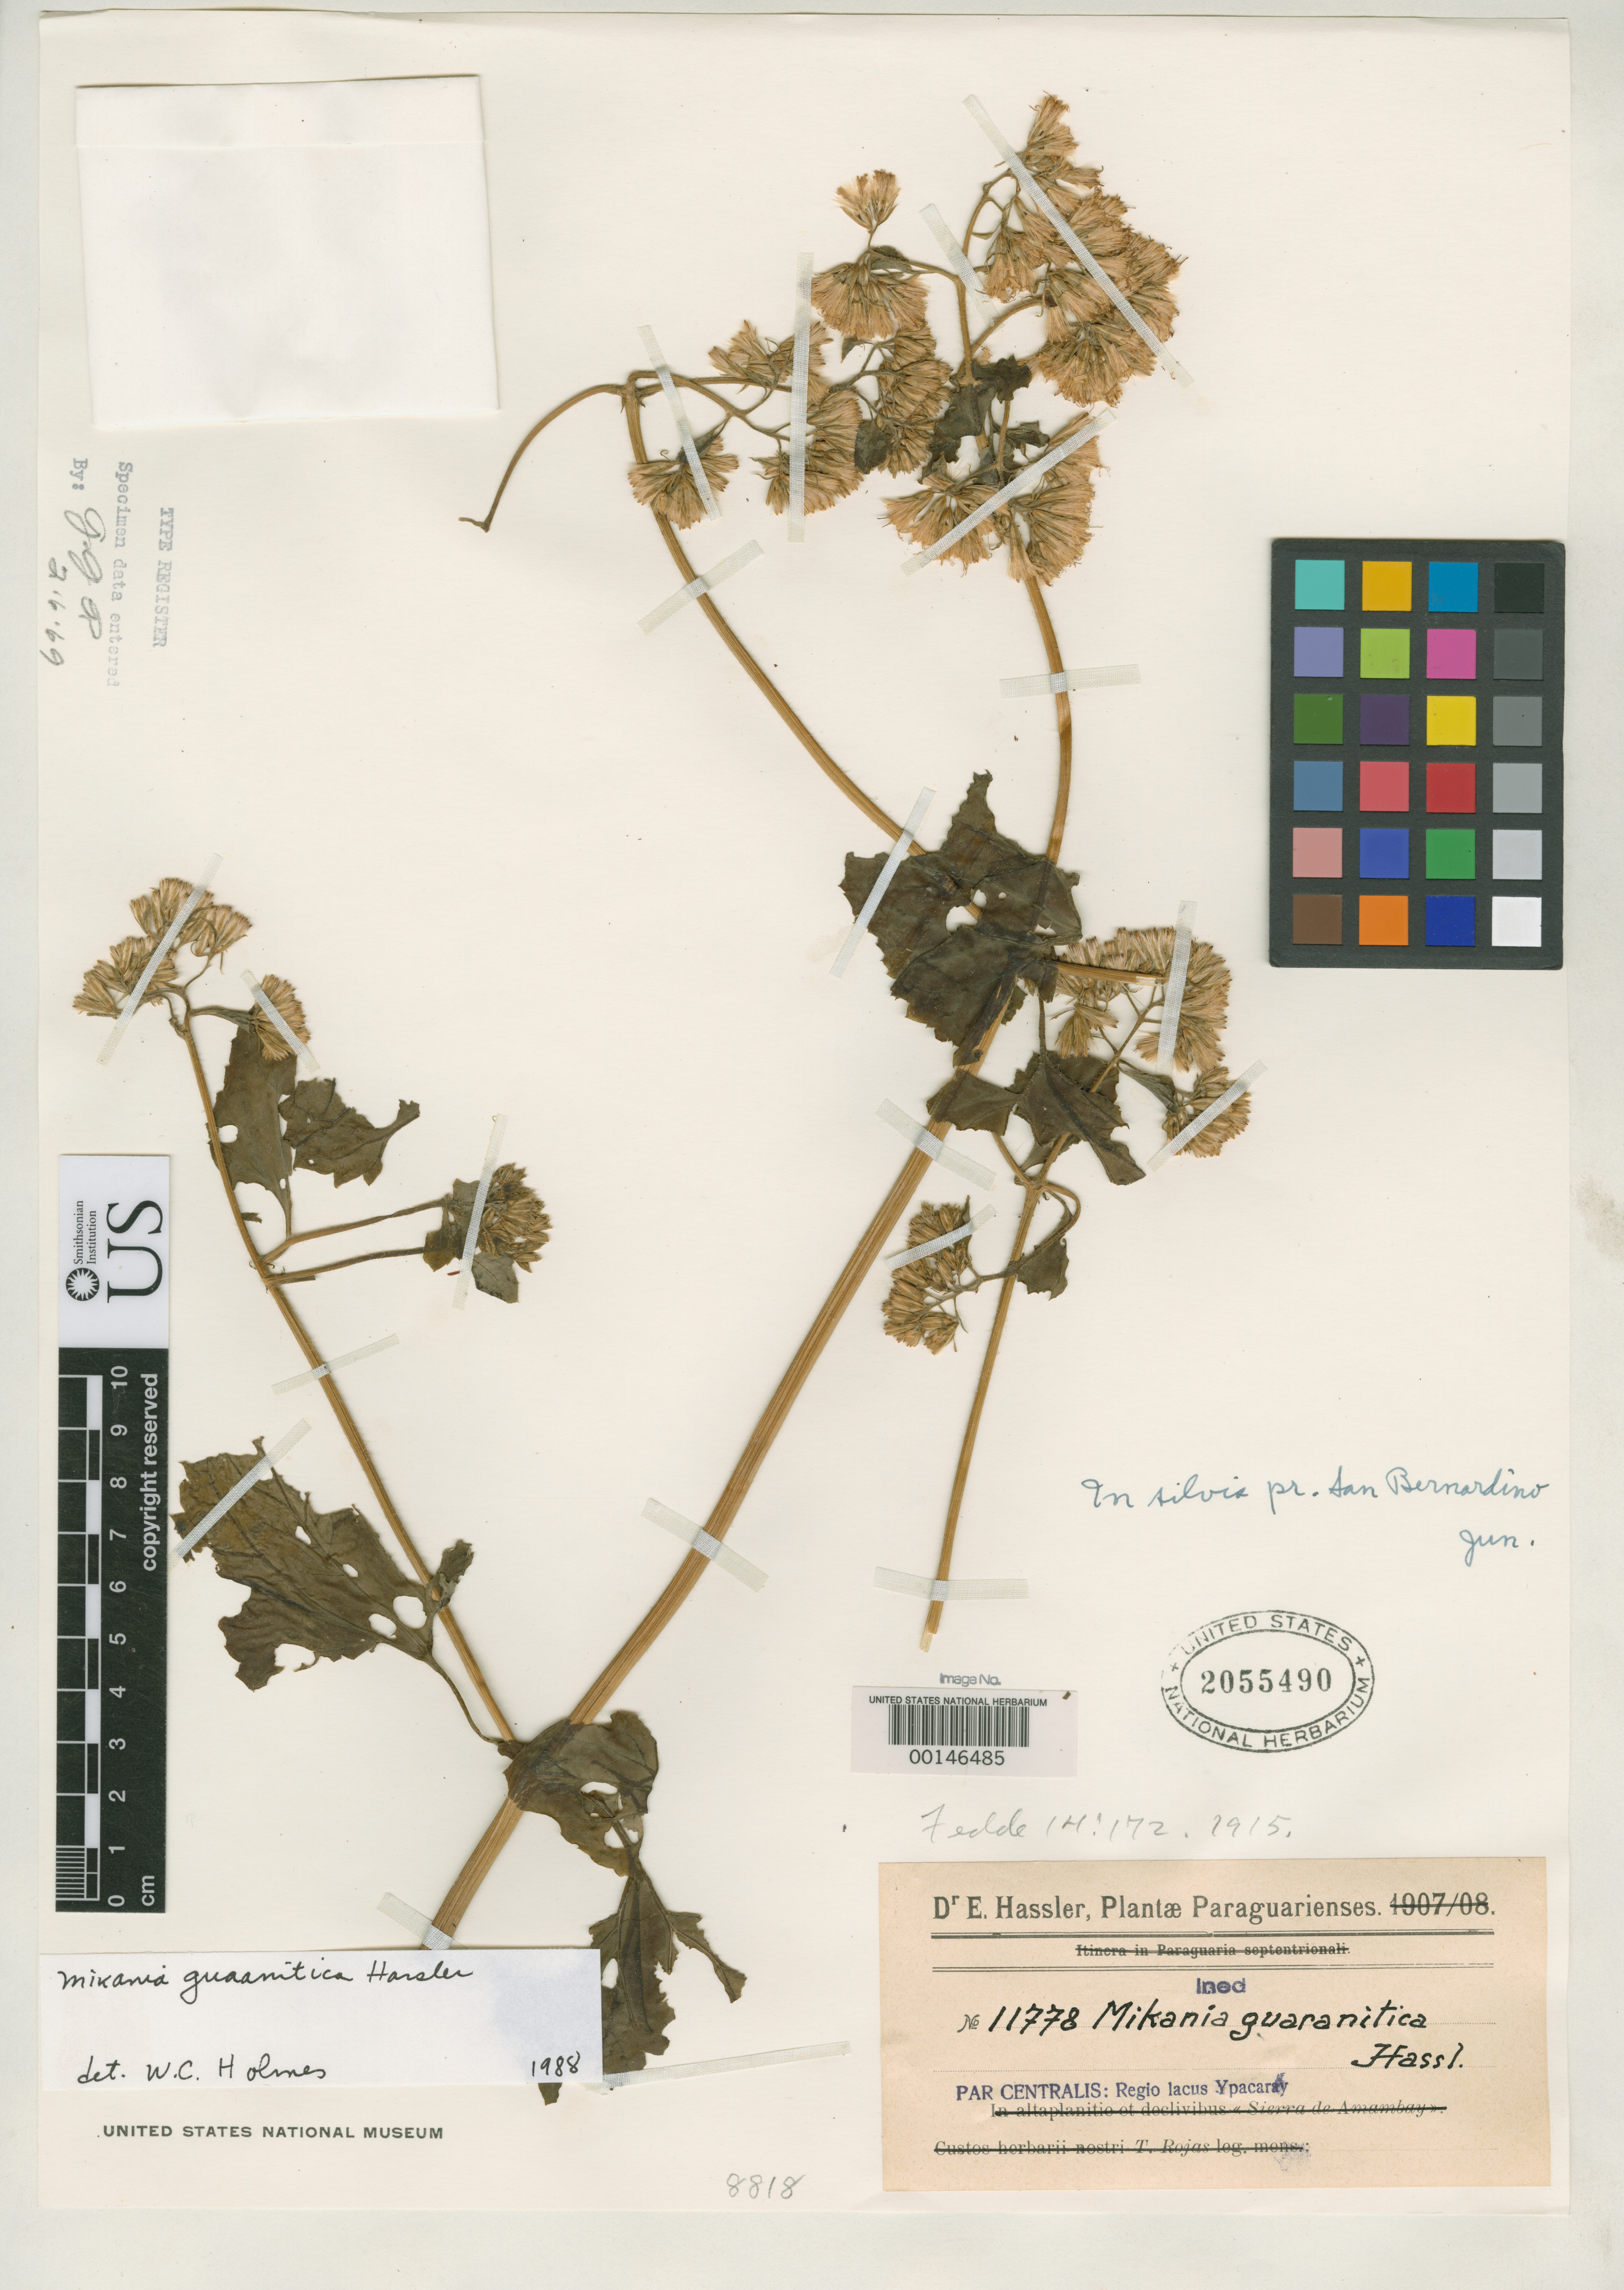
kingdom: Plantae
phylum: Tracheophyta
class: Magnoliopsida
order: Asterales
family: Asteraceae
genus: Mikania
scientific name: Mikania guaranitica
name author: Hassl.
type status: Isotype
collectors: E. Hassler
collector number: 11778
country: Paraguay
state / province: Central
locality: Ypacaray.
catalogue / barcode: US 2055490